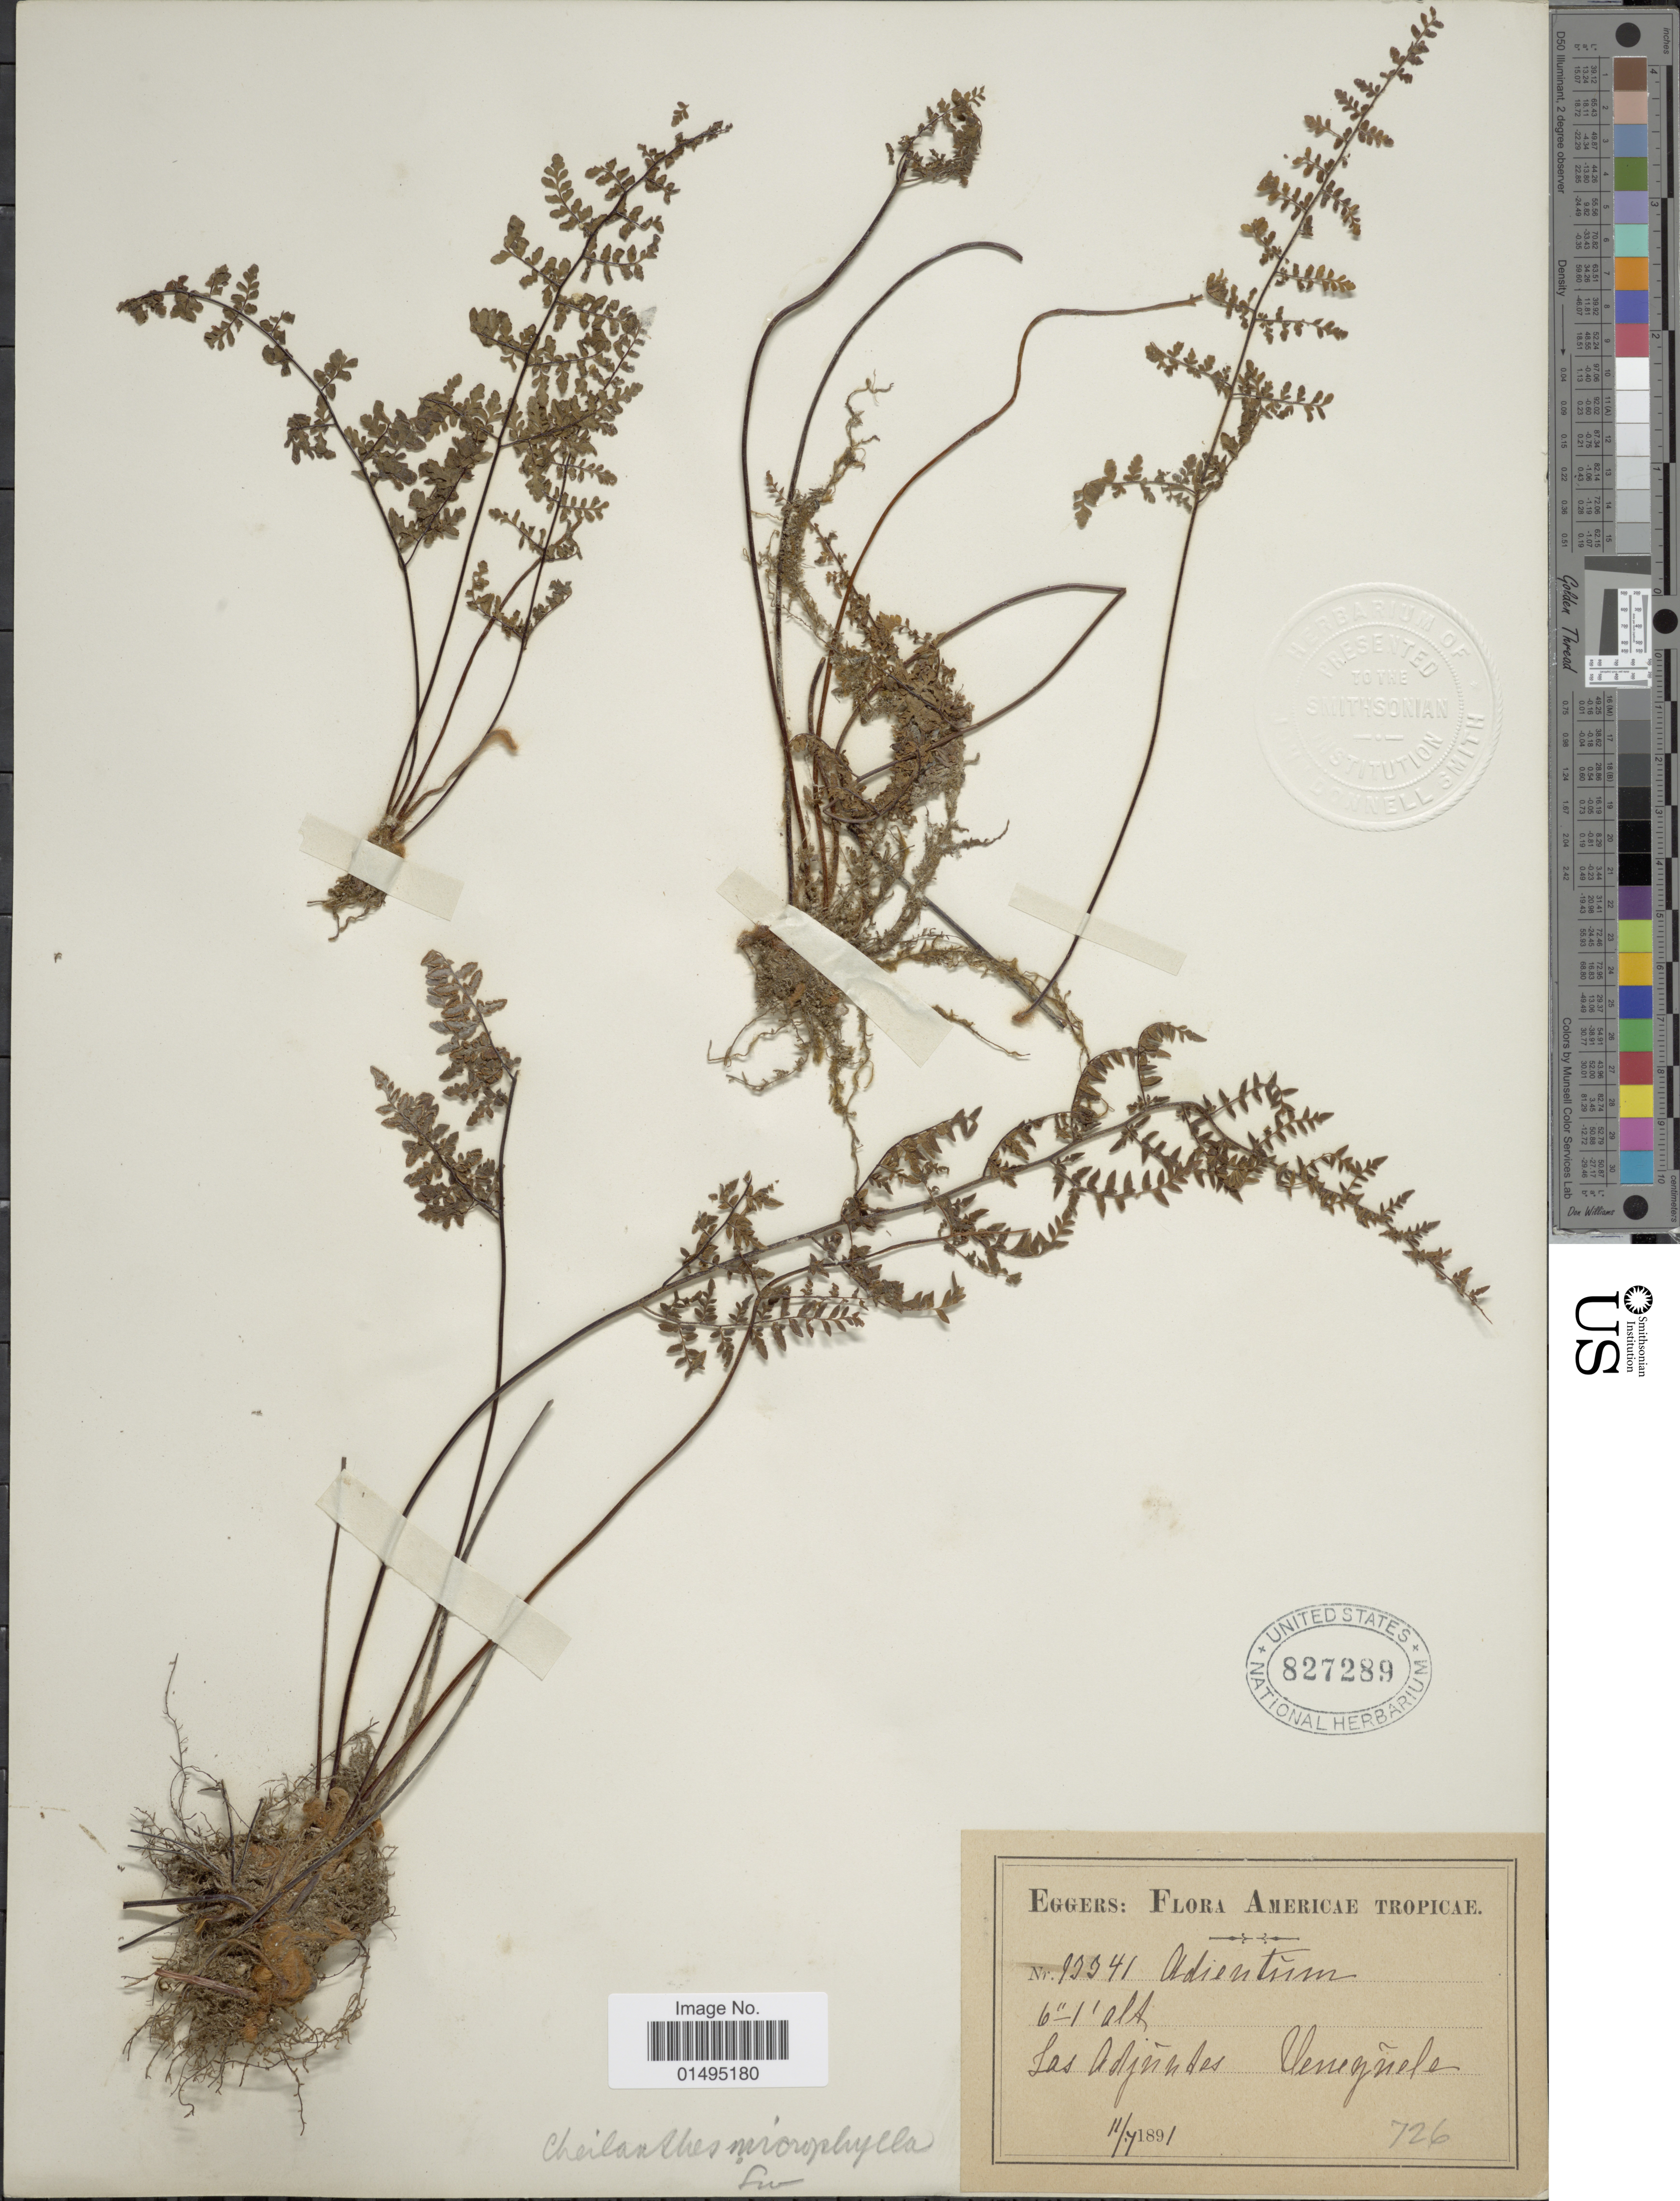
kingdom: Plantae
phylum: Tracheophyta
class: Polypodiopsida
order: Polypodiales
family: Pteridaceae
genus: Myriopteris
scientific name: Myriopteris microphylla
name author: (Sw.) Grusz & Windham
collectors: -. Eggers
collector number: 93341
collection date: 1891-07-11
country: Venezuela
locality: Las Adjintes, Venezuela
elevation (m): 2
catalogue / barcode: US 827289